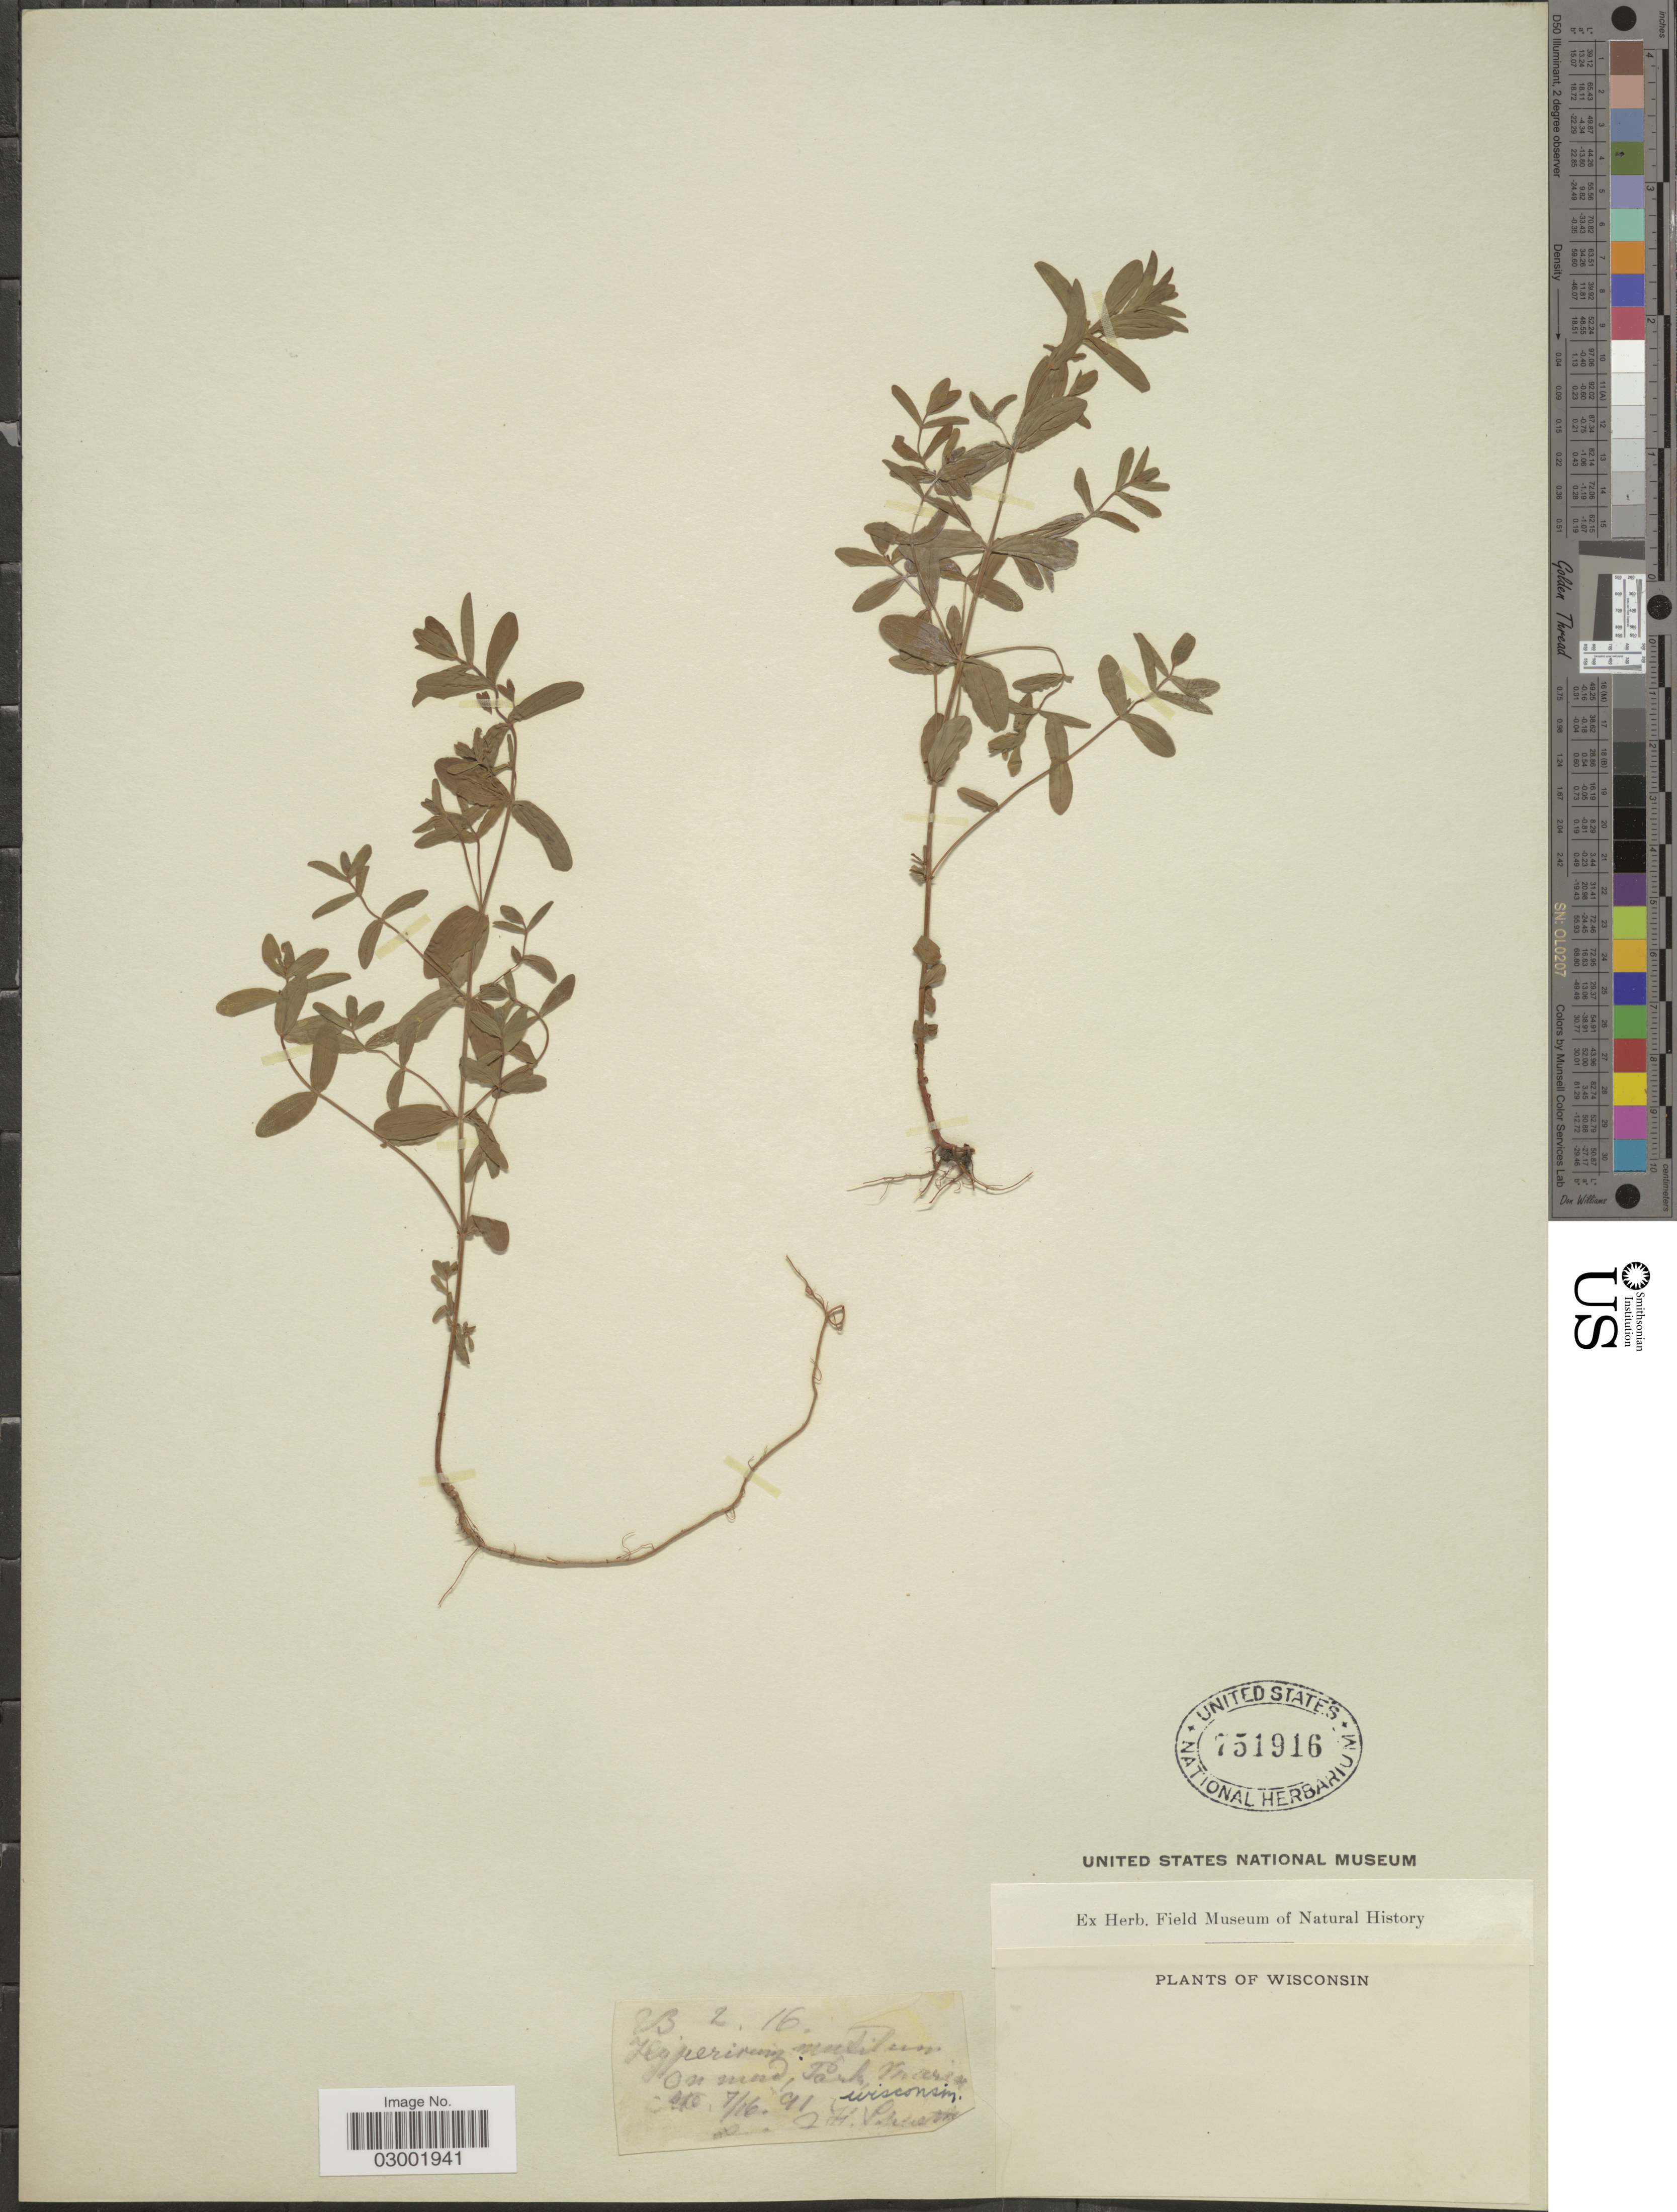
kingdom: Plantae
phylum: Tracheophyta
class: Magnoliopsida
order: Malpighiales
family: Hypericaceae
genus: Hypericum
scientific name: Hypericum mutilum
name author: L.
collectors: J. H. Schuette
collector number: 2.16*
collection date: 1891-07-16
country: United States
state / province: Wisconsin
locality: Park, Marinette.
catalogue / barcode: US 751916